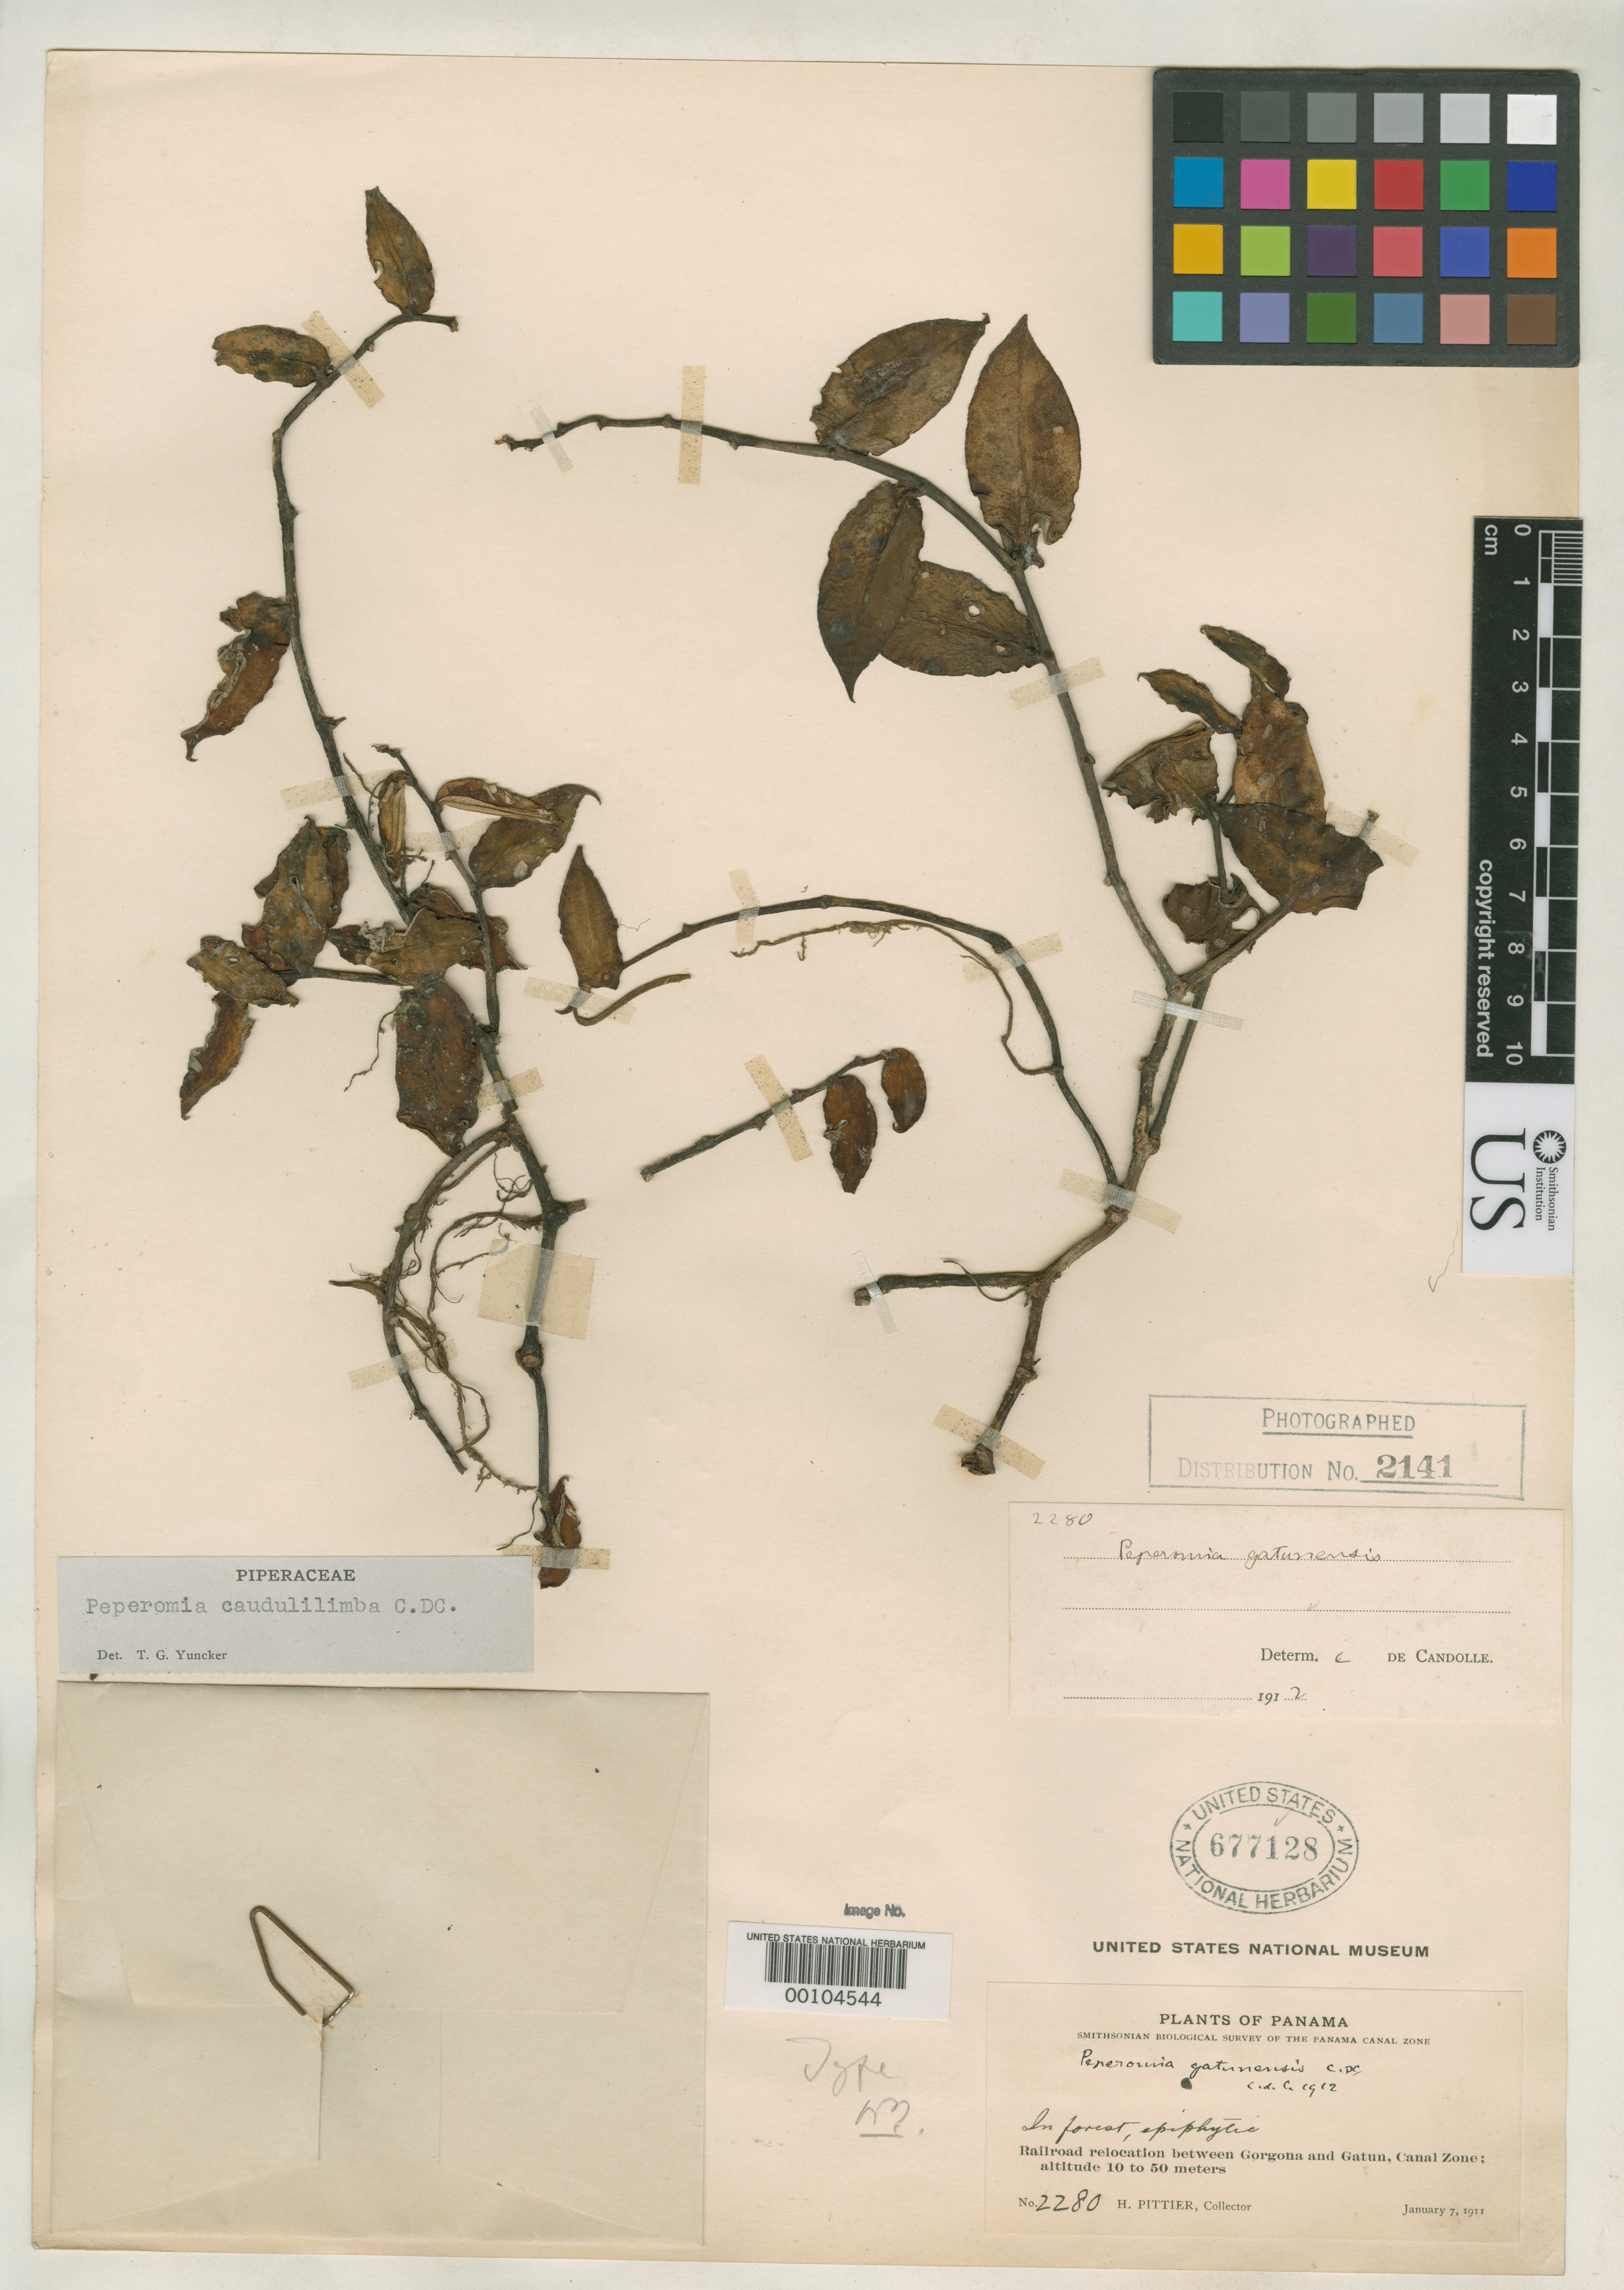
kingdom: Plantae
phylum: Tracheophyta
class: Magnoliopsida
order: Piperales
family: Piperaceae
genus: Peperomia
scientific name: Peperomia gatunensis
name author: C. DC.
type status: Type Collection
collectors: H. F. Pittier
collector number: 2280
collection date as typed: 07 Jan 1911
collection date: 1911-01-07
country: Panama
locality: Between Gorgona and Gatun.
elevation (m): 10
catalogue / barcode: US 677128